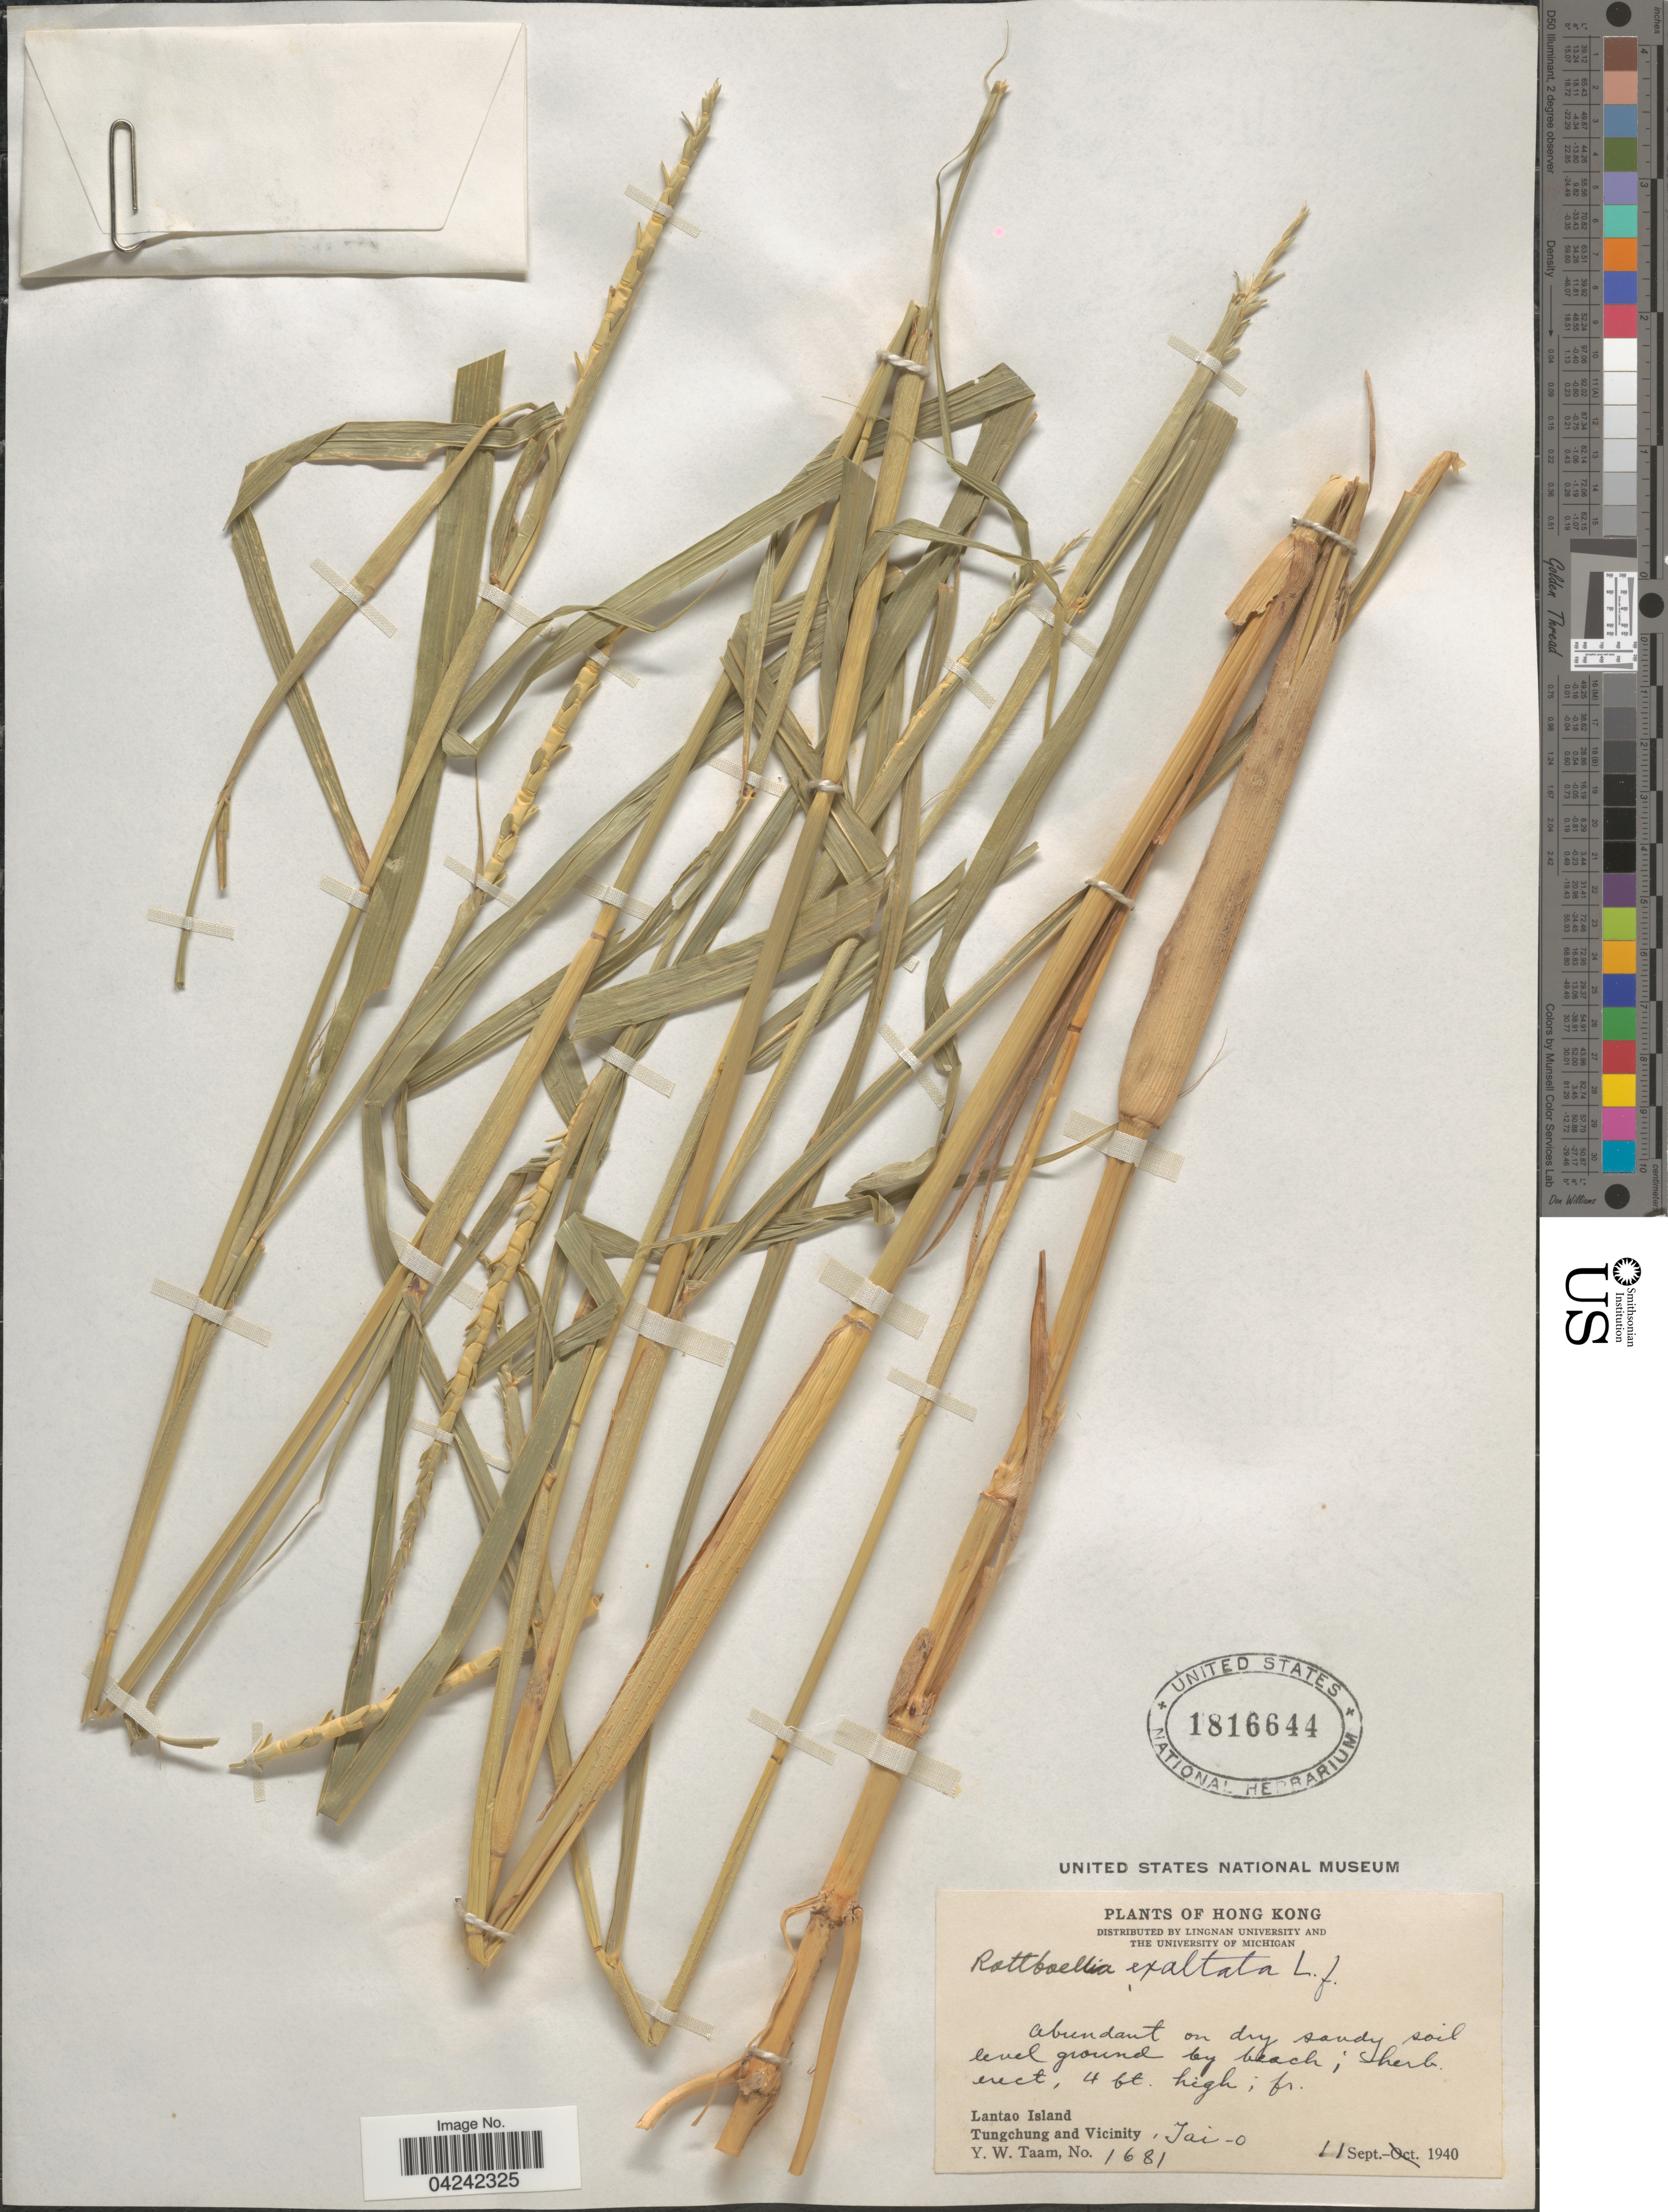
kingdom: Plantae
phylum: Tracheophyta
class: Liliopsida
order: Poales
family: Poaceae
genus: Rottboellia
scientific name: Rottboellia cochinchinensis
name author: (Lour.) Clayton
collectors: Y. W. Taam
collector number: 1681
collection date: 1940-09-11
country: China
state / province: Hong Kong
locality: Lantao Island. Tungchung and Vicinity, Tai-o.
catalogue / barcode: US 1816644